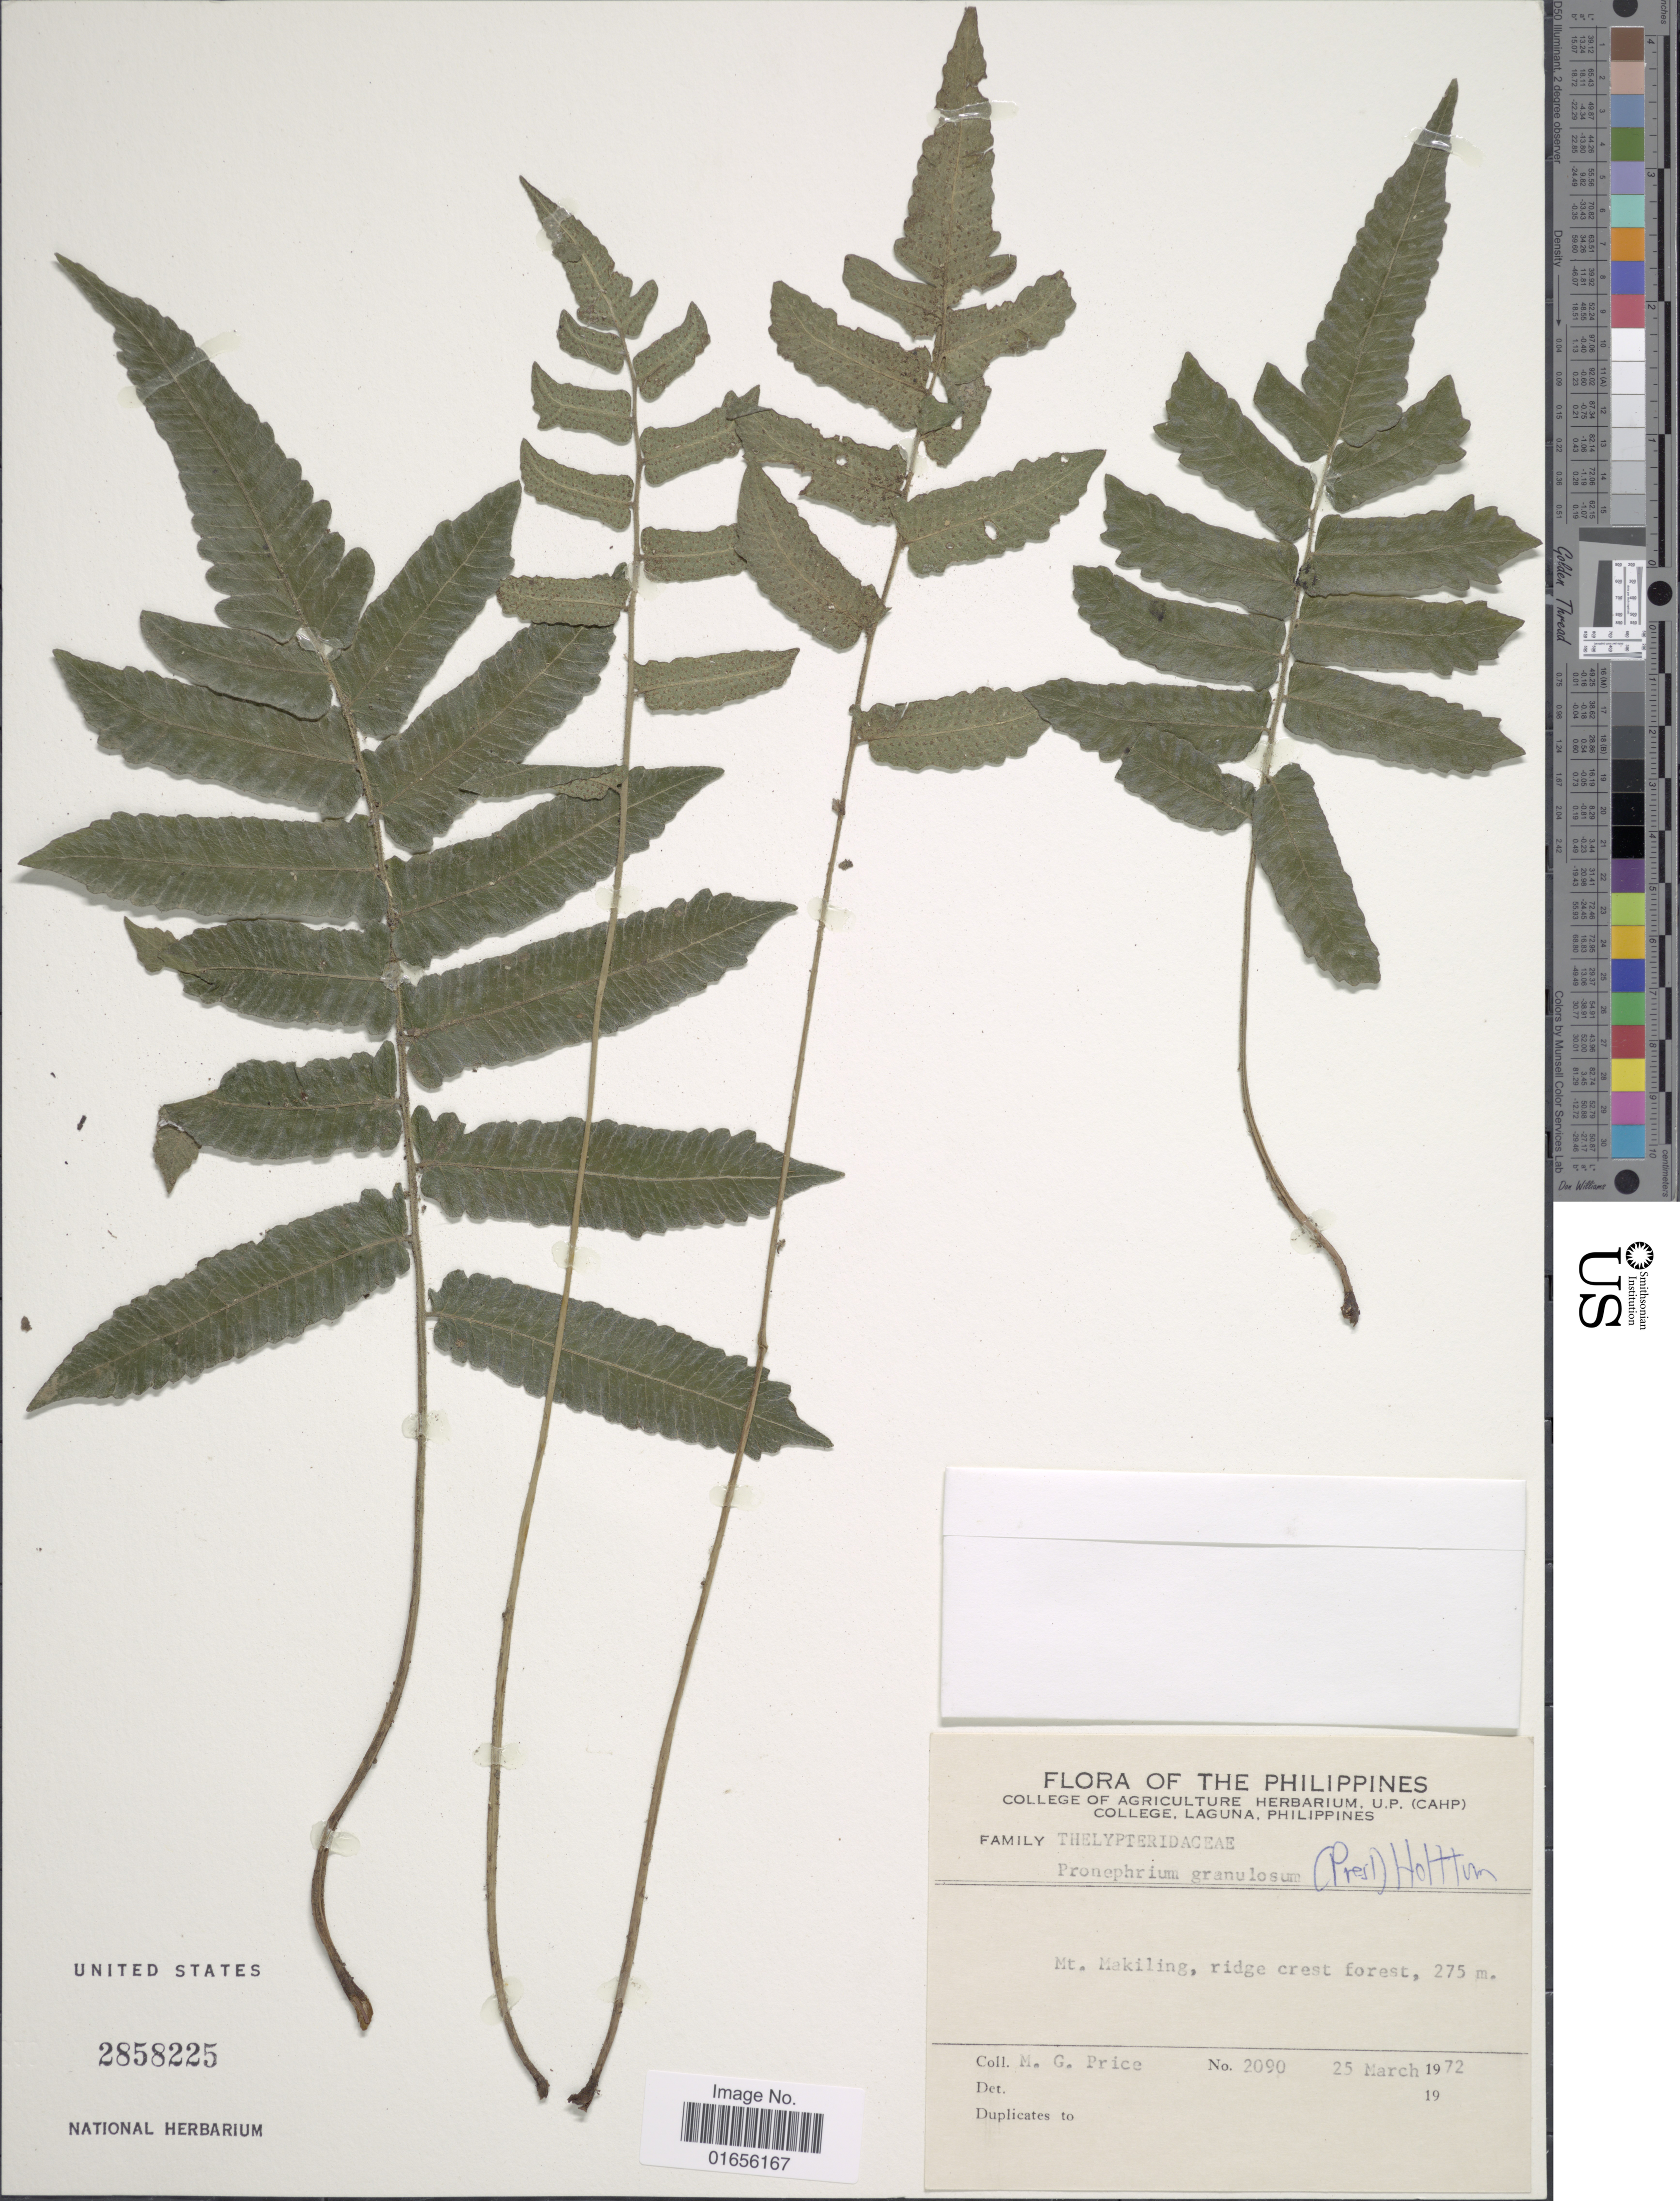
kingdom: Plantae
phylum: Tracheophyta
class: Polypodiopsida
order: Polypodiales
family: Thelypteridaceae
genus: Pronephrium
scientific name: Pronephrium granulosum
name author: (C. Presl) Holttum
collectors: M. G. Price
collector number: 2090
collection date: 1972-03-25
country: Philippines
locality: The Philippines, Mt. Makiling, ridge crest forest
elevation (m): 275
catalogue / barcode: US 2858225